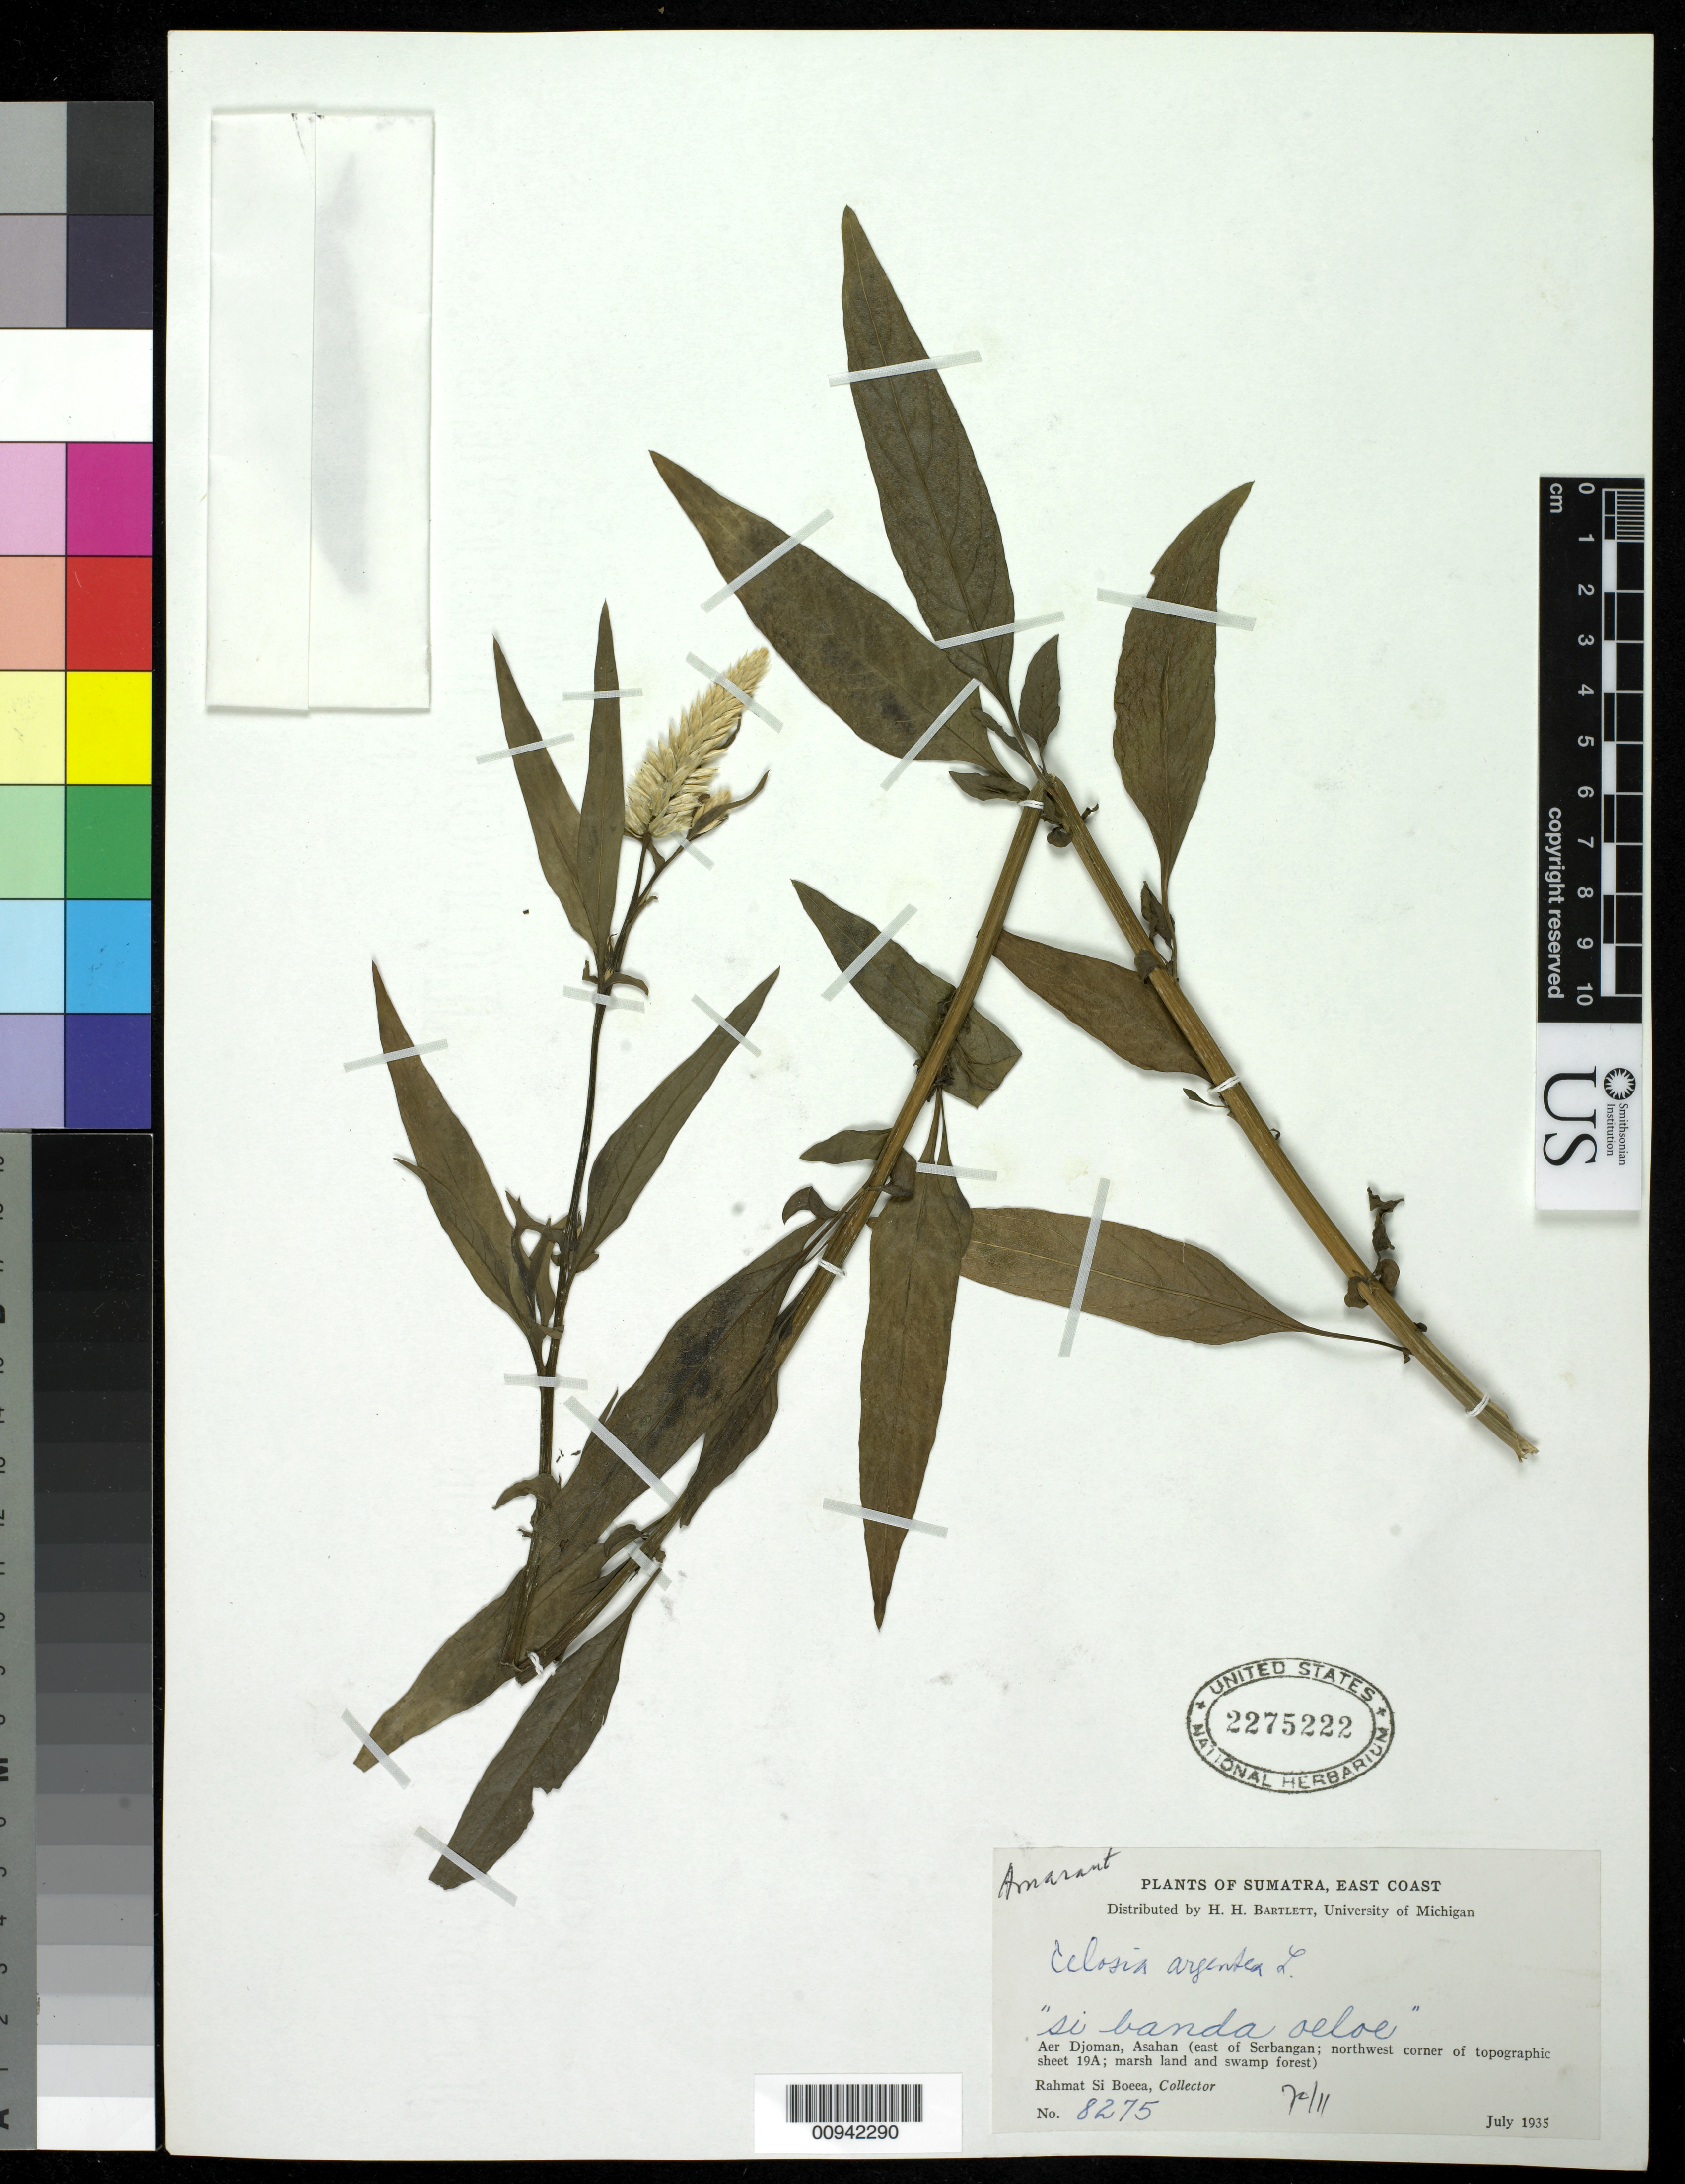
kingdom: Plantae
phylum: Tracheophyta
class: Magnoliopsida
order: Caryophyllales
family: Amaranthaceae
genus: Celosia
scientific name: Celosia argentea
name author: L.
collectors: Rahmat Si Boeea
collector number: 8275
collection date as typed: Jul 1935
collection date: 1935-07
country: Indonesia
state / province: Sumatra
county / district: Aceh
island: Sumatra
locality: Aer Djoman, Asahan (east of Serbangan)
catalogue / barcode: US 2275222